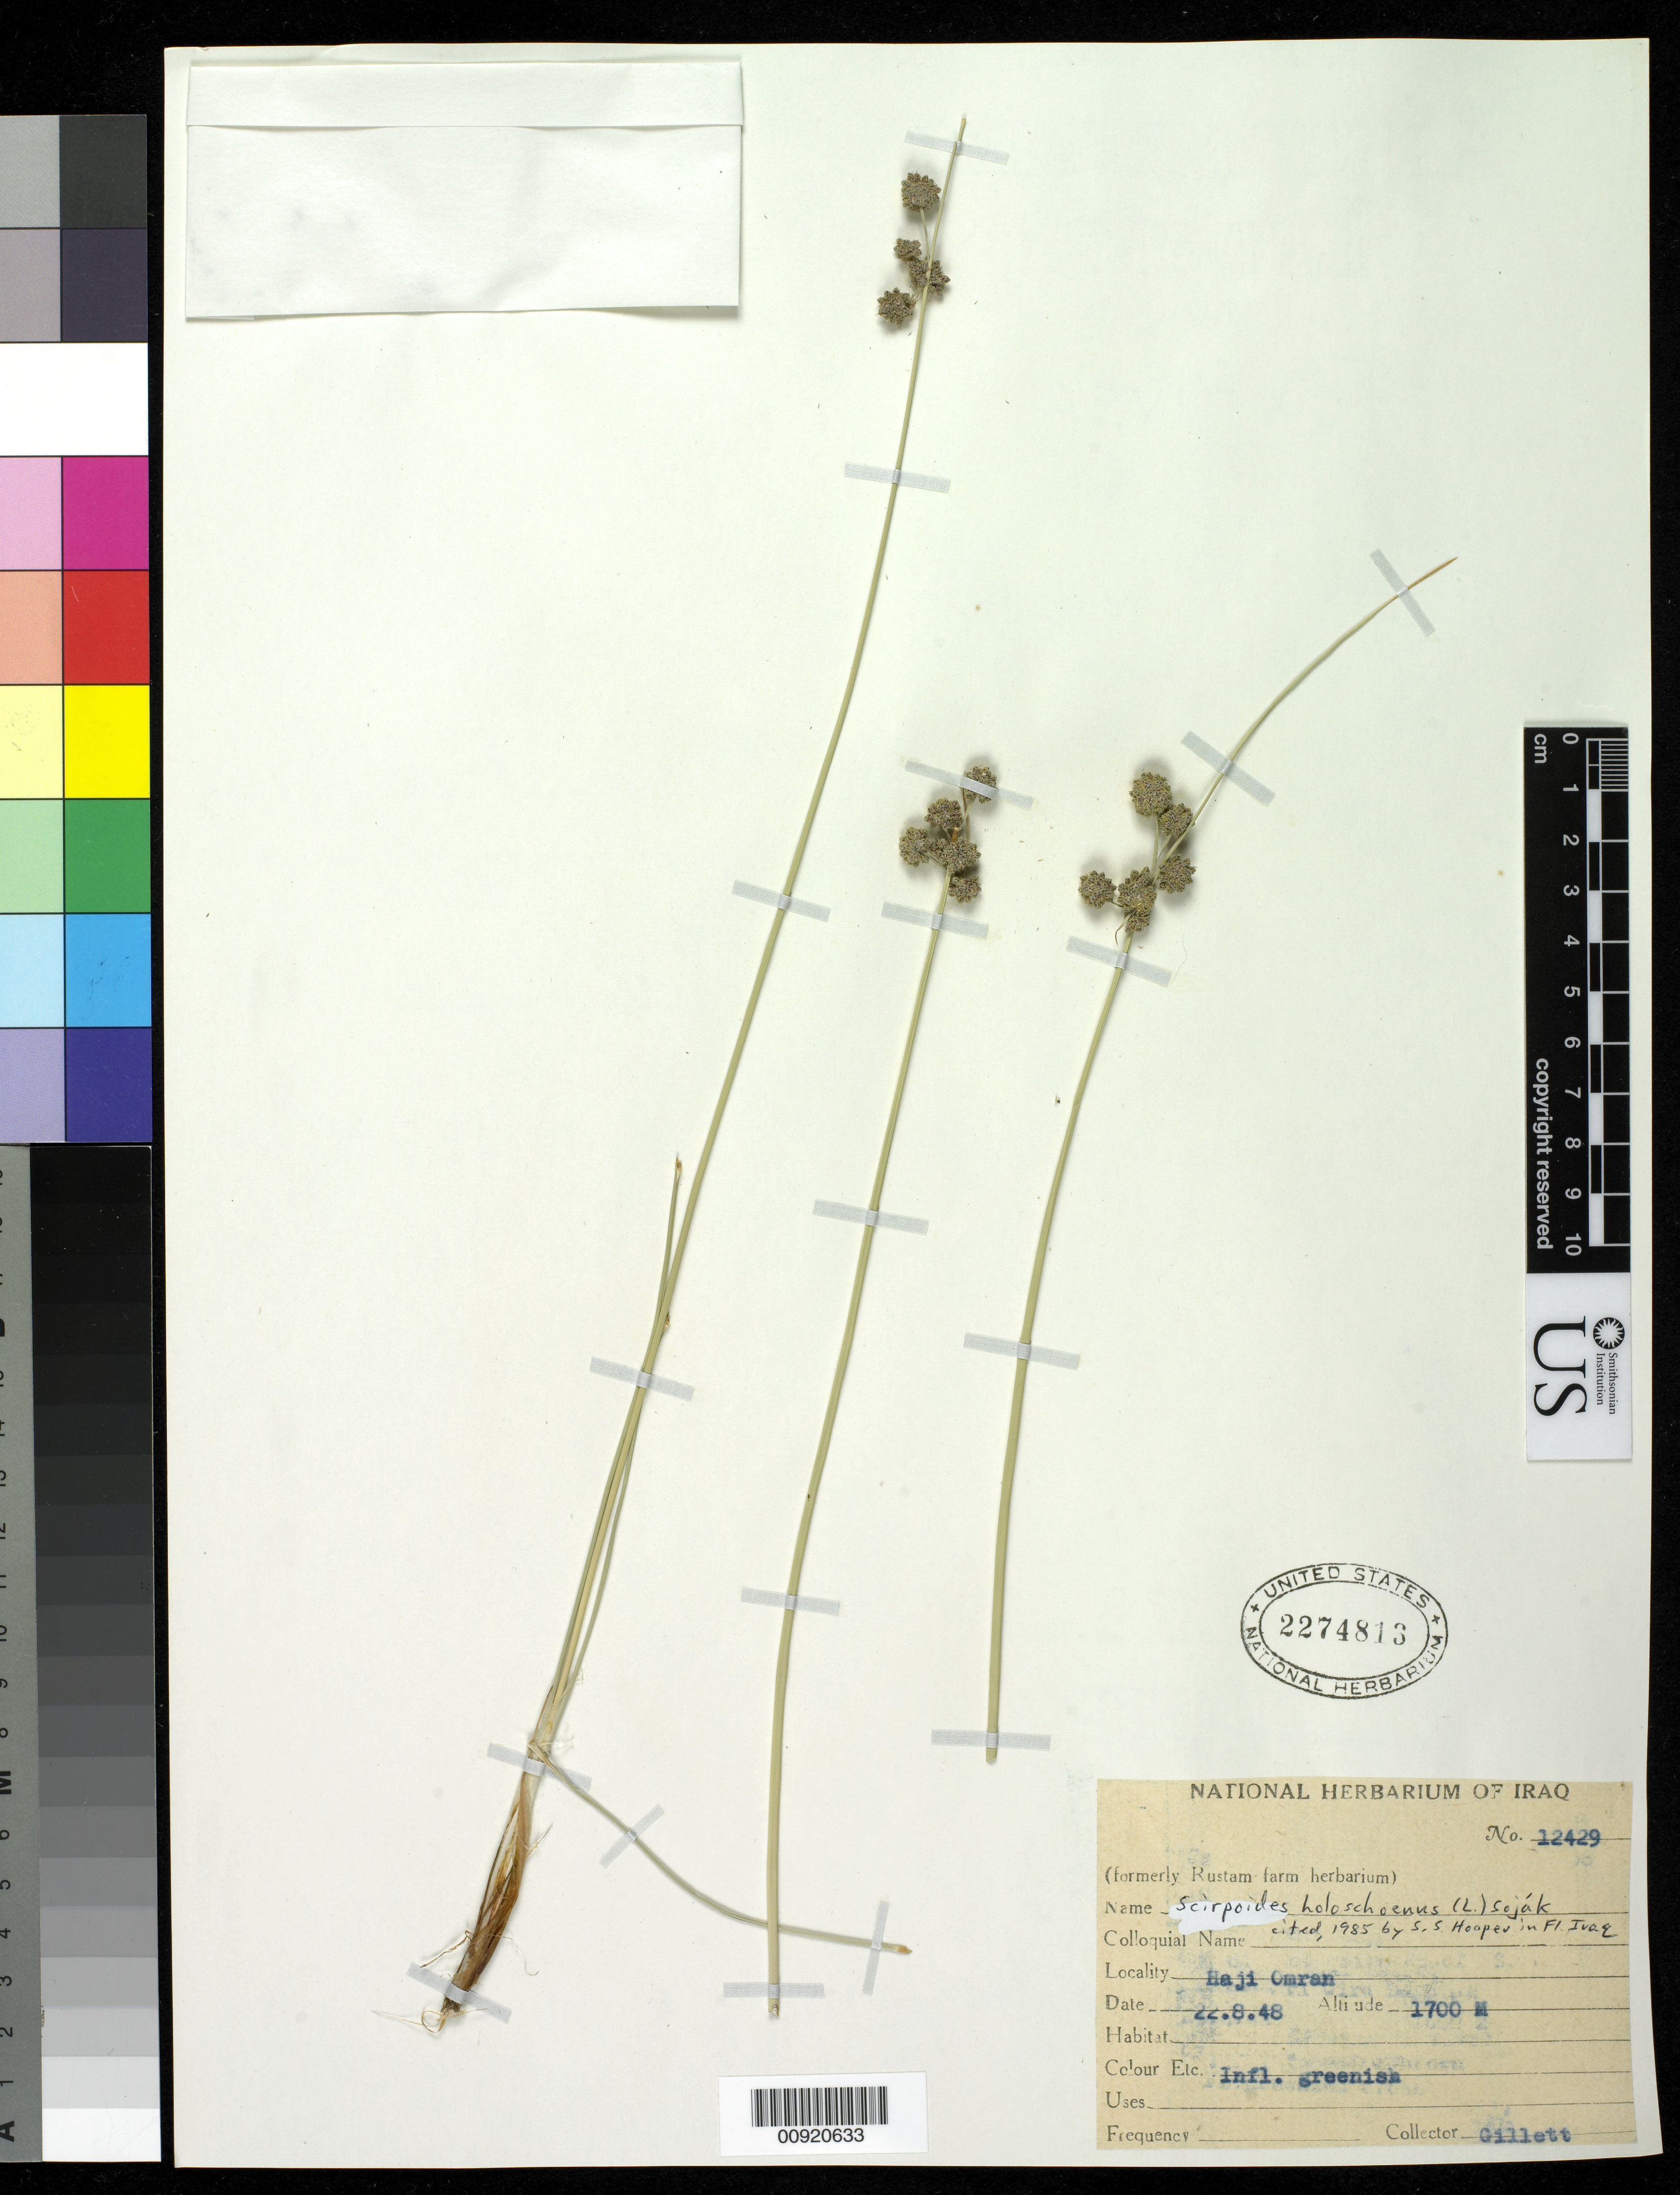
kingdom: Plantae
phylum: Tracheophyta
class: Liliopsida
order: Poales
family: Cyperaceae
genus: Scirpoides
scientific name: Scirpoides holoschoenus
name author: (L.) Soják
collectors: Gillett, --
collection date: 1948-08-22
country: Iraq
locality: Haji Omran 1700 m.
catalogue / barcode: US 2274813